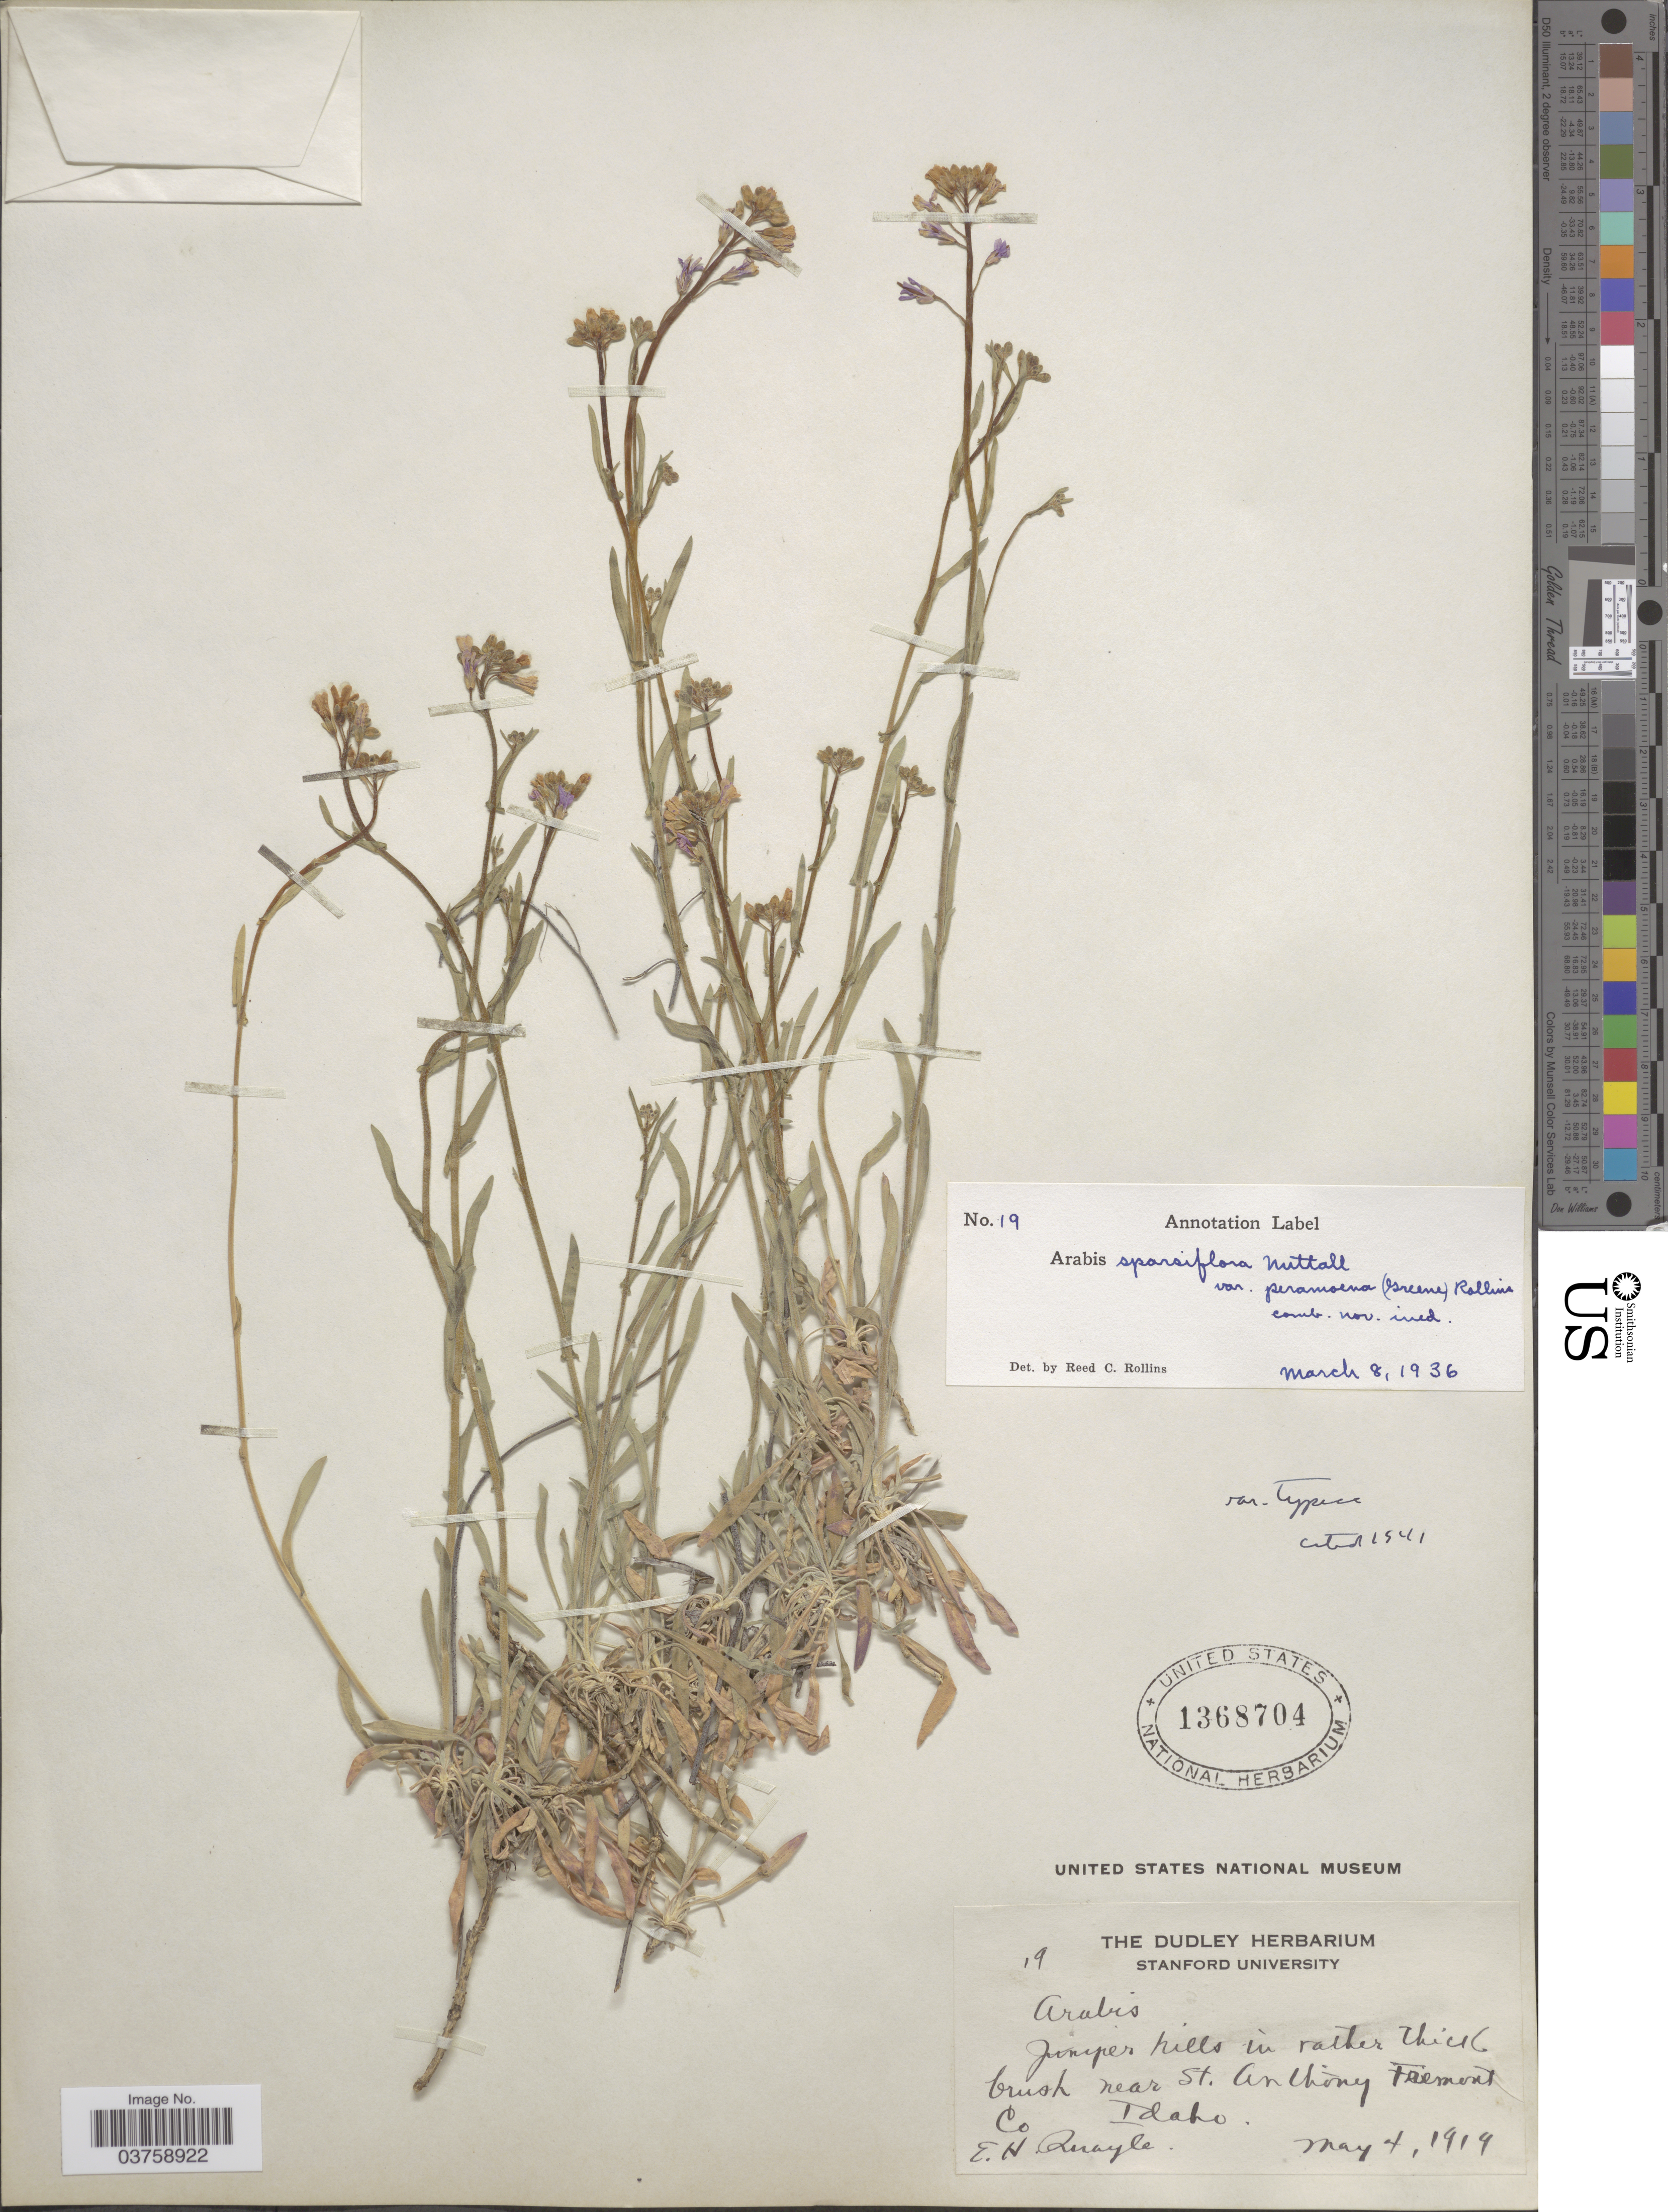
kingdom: Plantae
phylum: Tracheophyta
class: Magnoliopsida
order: Brassicales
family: Brassicaceae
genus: Arabis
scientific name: Arabis sparsiflora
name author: Nutt.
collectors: E. Quayle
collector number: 19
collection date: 1919-05-04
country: United States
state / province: Idaho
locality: Juniper hills in rather thick brush near St. Anthony Fremont Co.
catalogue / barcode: US 1368704